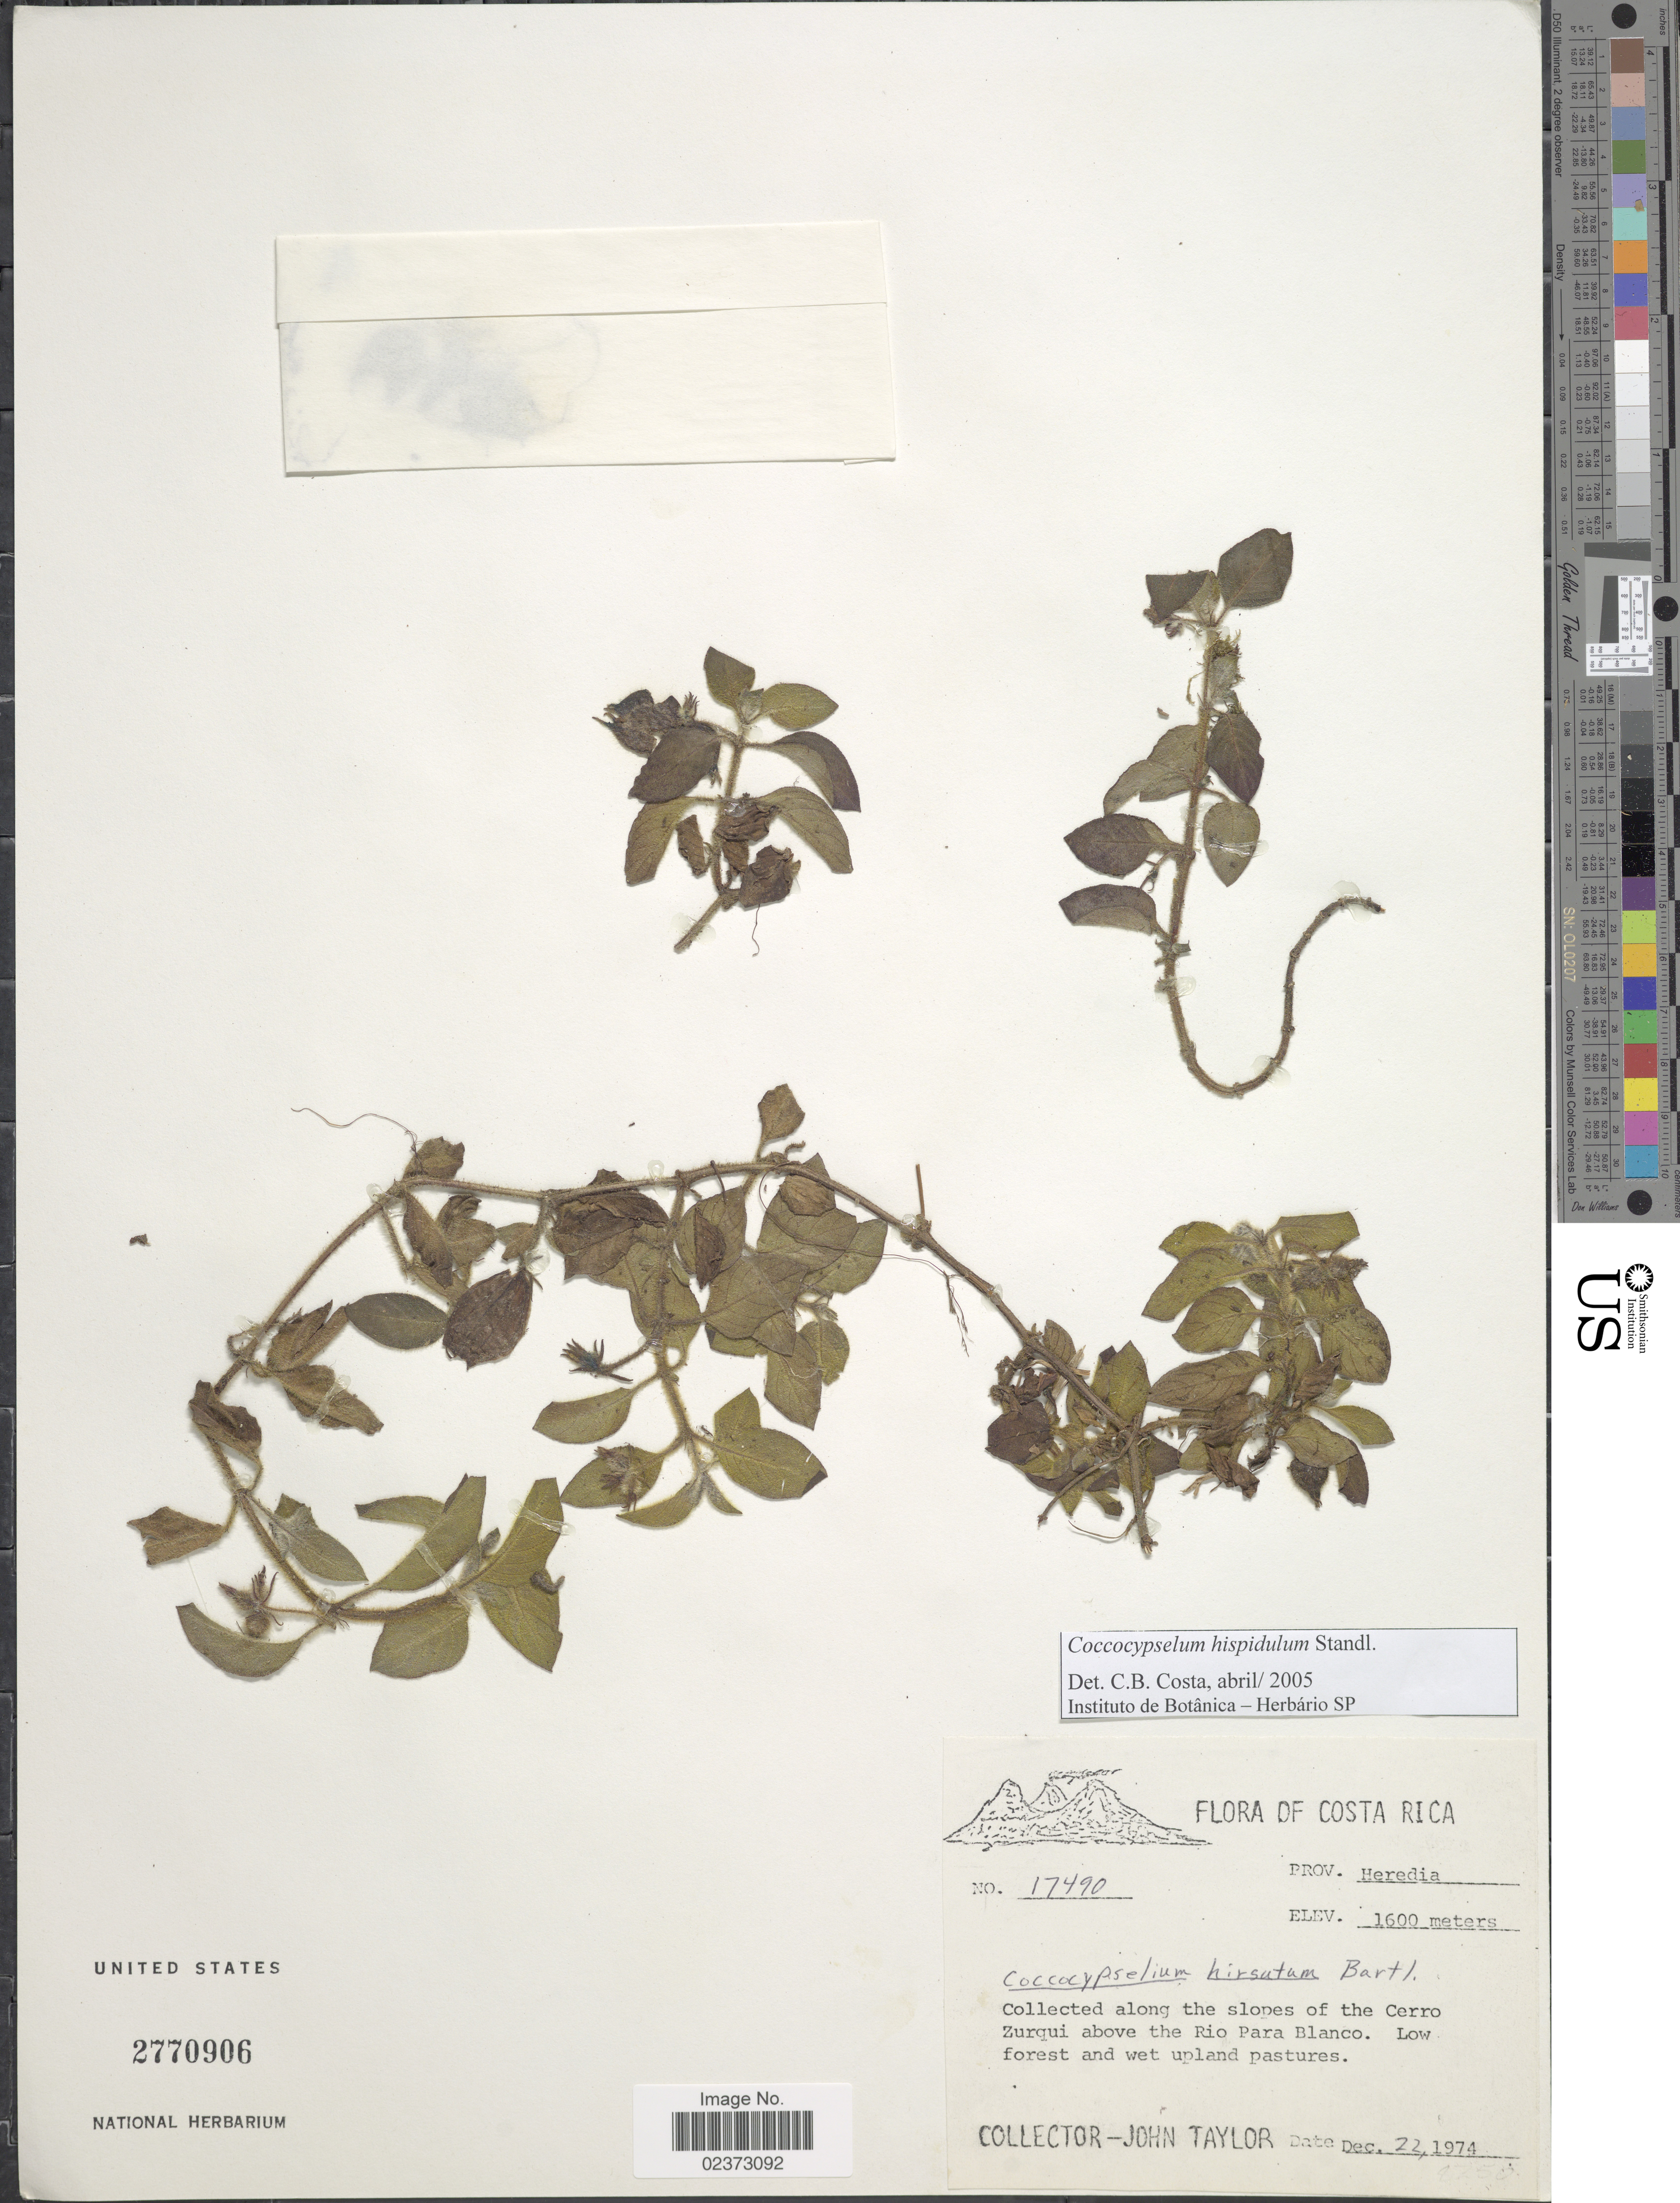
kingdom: Plantae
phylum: Tracheophyta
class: Magnoliopsida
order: Gentianales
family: Rubiaceae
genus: Coccocypselum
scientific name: Coccocypselum hispidulum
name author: (Standl.) Standl.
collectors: J. Taylor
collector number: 17490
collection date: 1974-12-22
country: Costa Rica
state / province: Heredia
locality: Prov. Heredia, along the slopes of the Cerro Zurqui above the Rio Para Blanco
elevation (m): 1600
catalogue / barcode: US 2770906